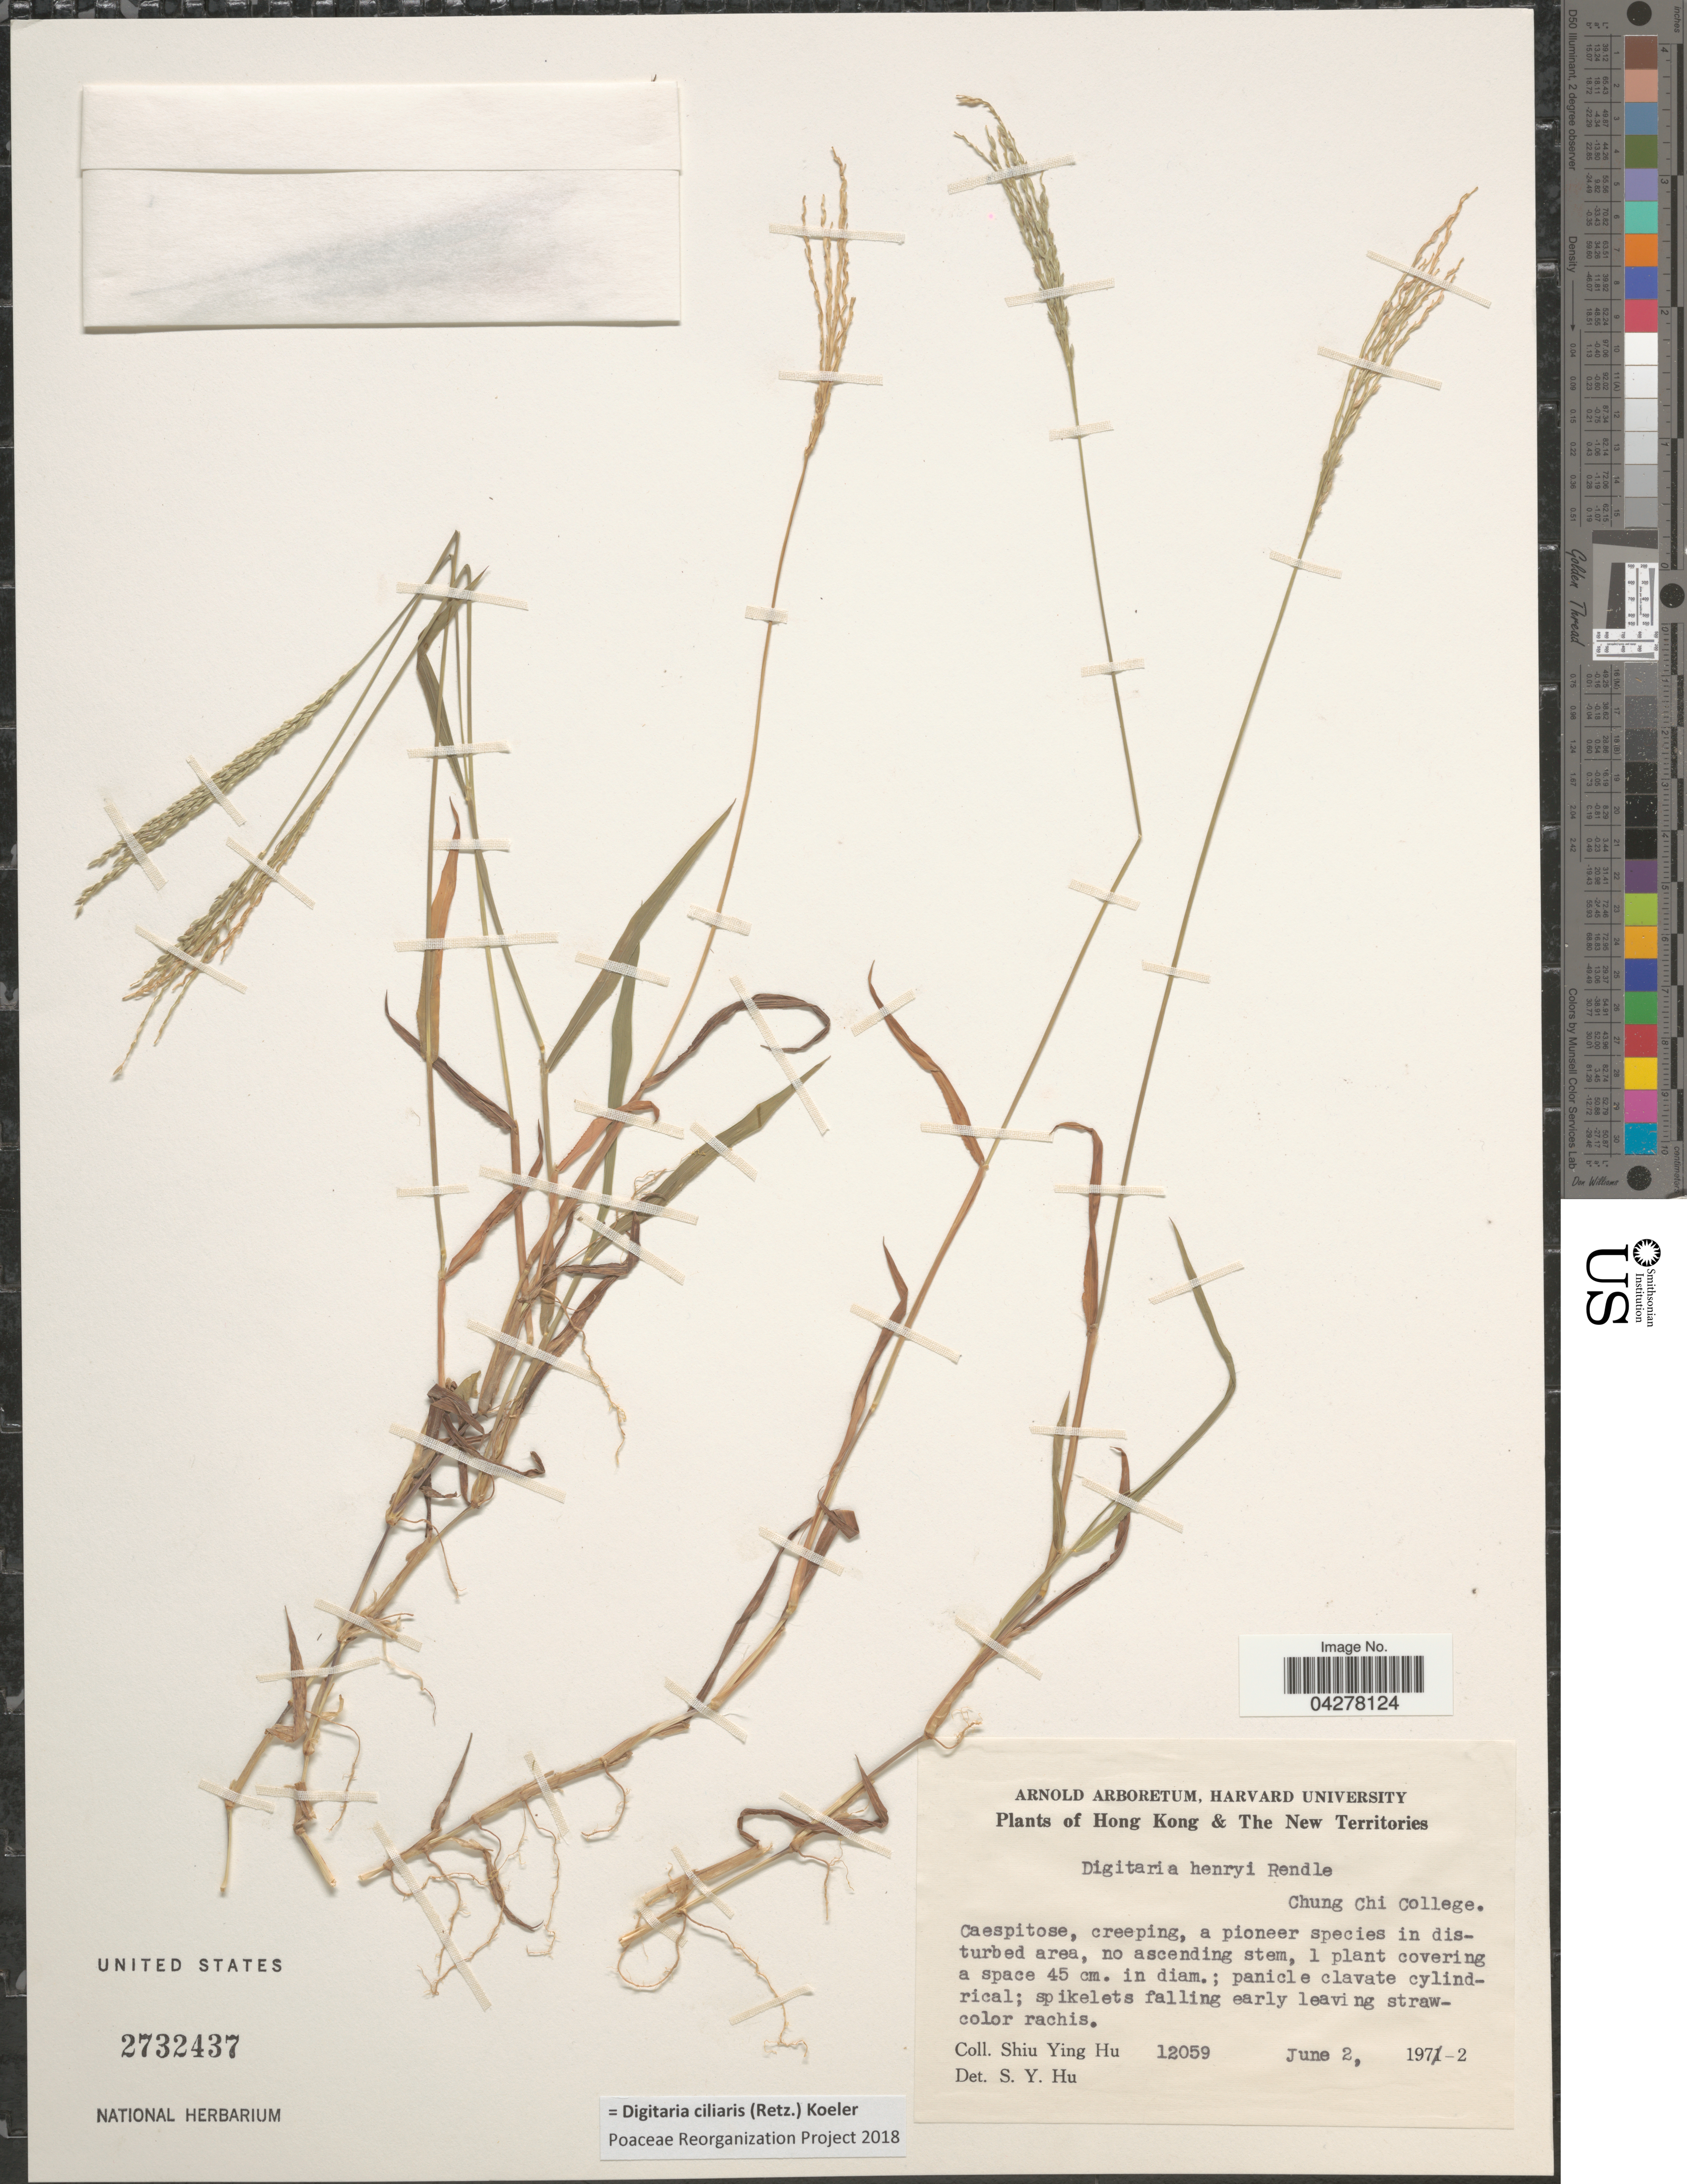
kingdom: Plantae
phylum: Tracheophyta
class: Liliopsida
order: Poales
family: Poaceae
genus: Digitaria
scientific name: Digitaria ciliaris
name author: (Retz.) Koeler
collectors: S. Y. Hu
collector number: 12059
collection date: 1972-06-02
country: China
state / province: Hong Kong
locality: The New Territories. Chung Chi College.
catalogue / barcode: US 2732437